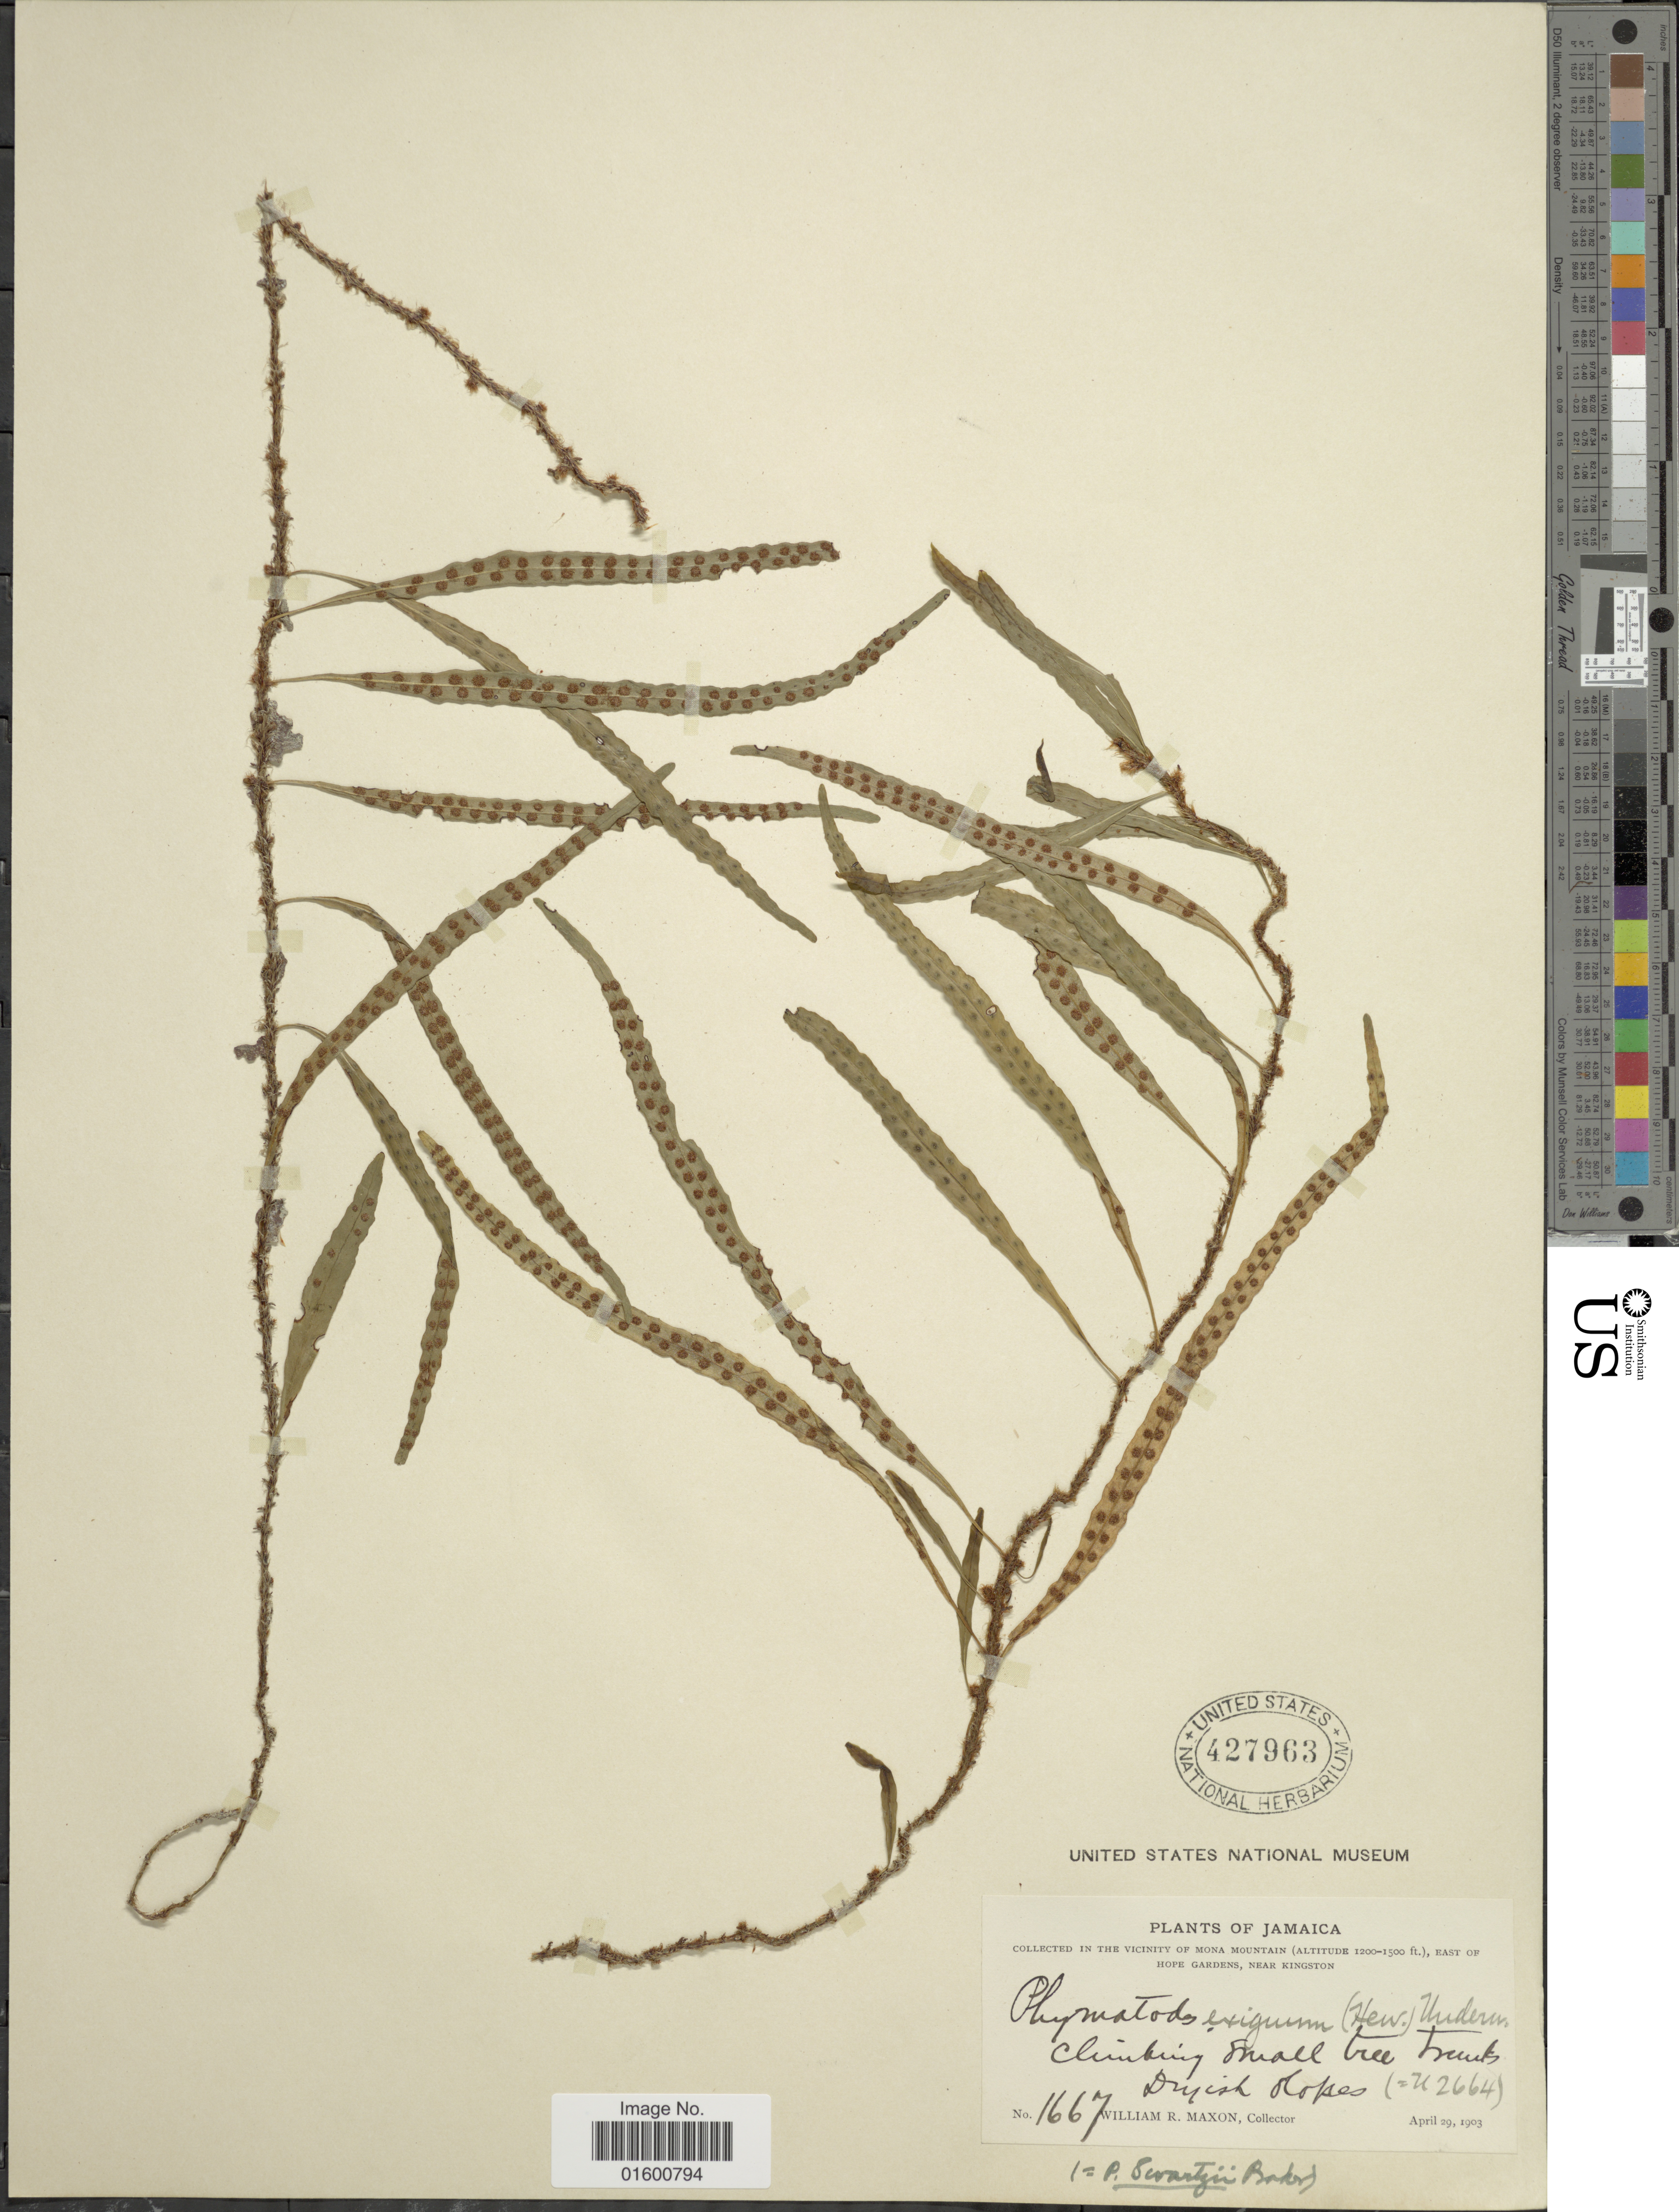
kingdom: Plantae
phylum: Tracheophyta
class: Polypodiopsida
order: Polypodiales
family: Polypodiaceae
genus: Microgramma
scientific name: Microgramma heterophylla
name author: (L.) Wherry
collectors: W. R. Maxon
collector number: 1667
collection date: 1903-04-29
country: Jamaica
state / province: Kingston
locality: Vicinity of Mona Mountain, east of Hope Gardens, near Kingston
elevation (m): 366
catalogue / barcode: US 427963